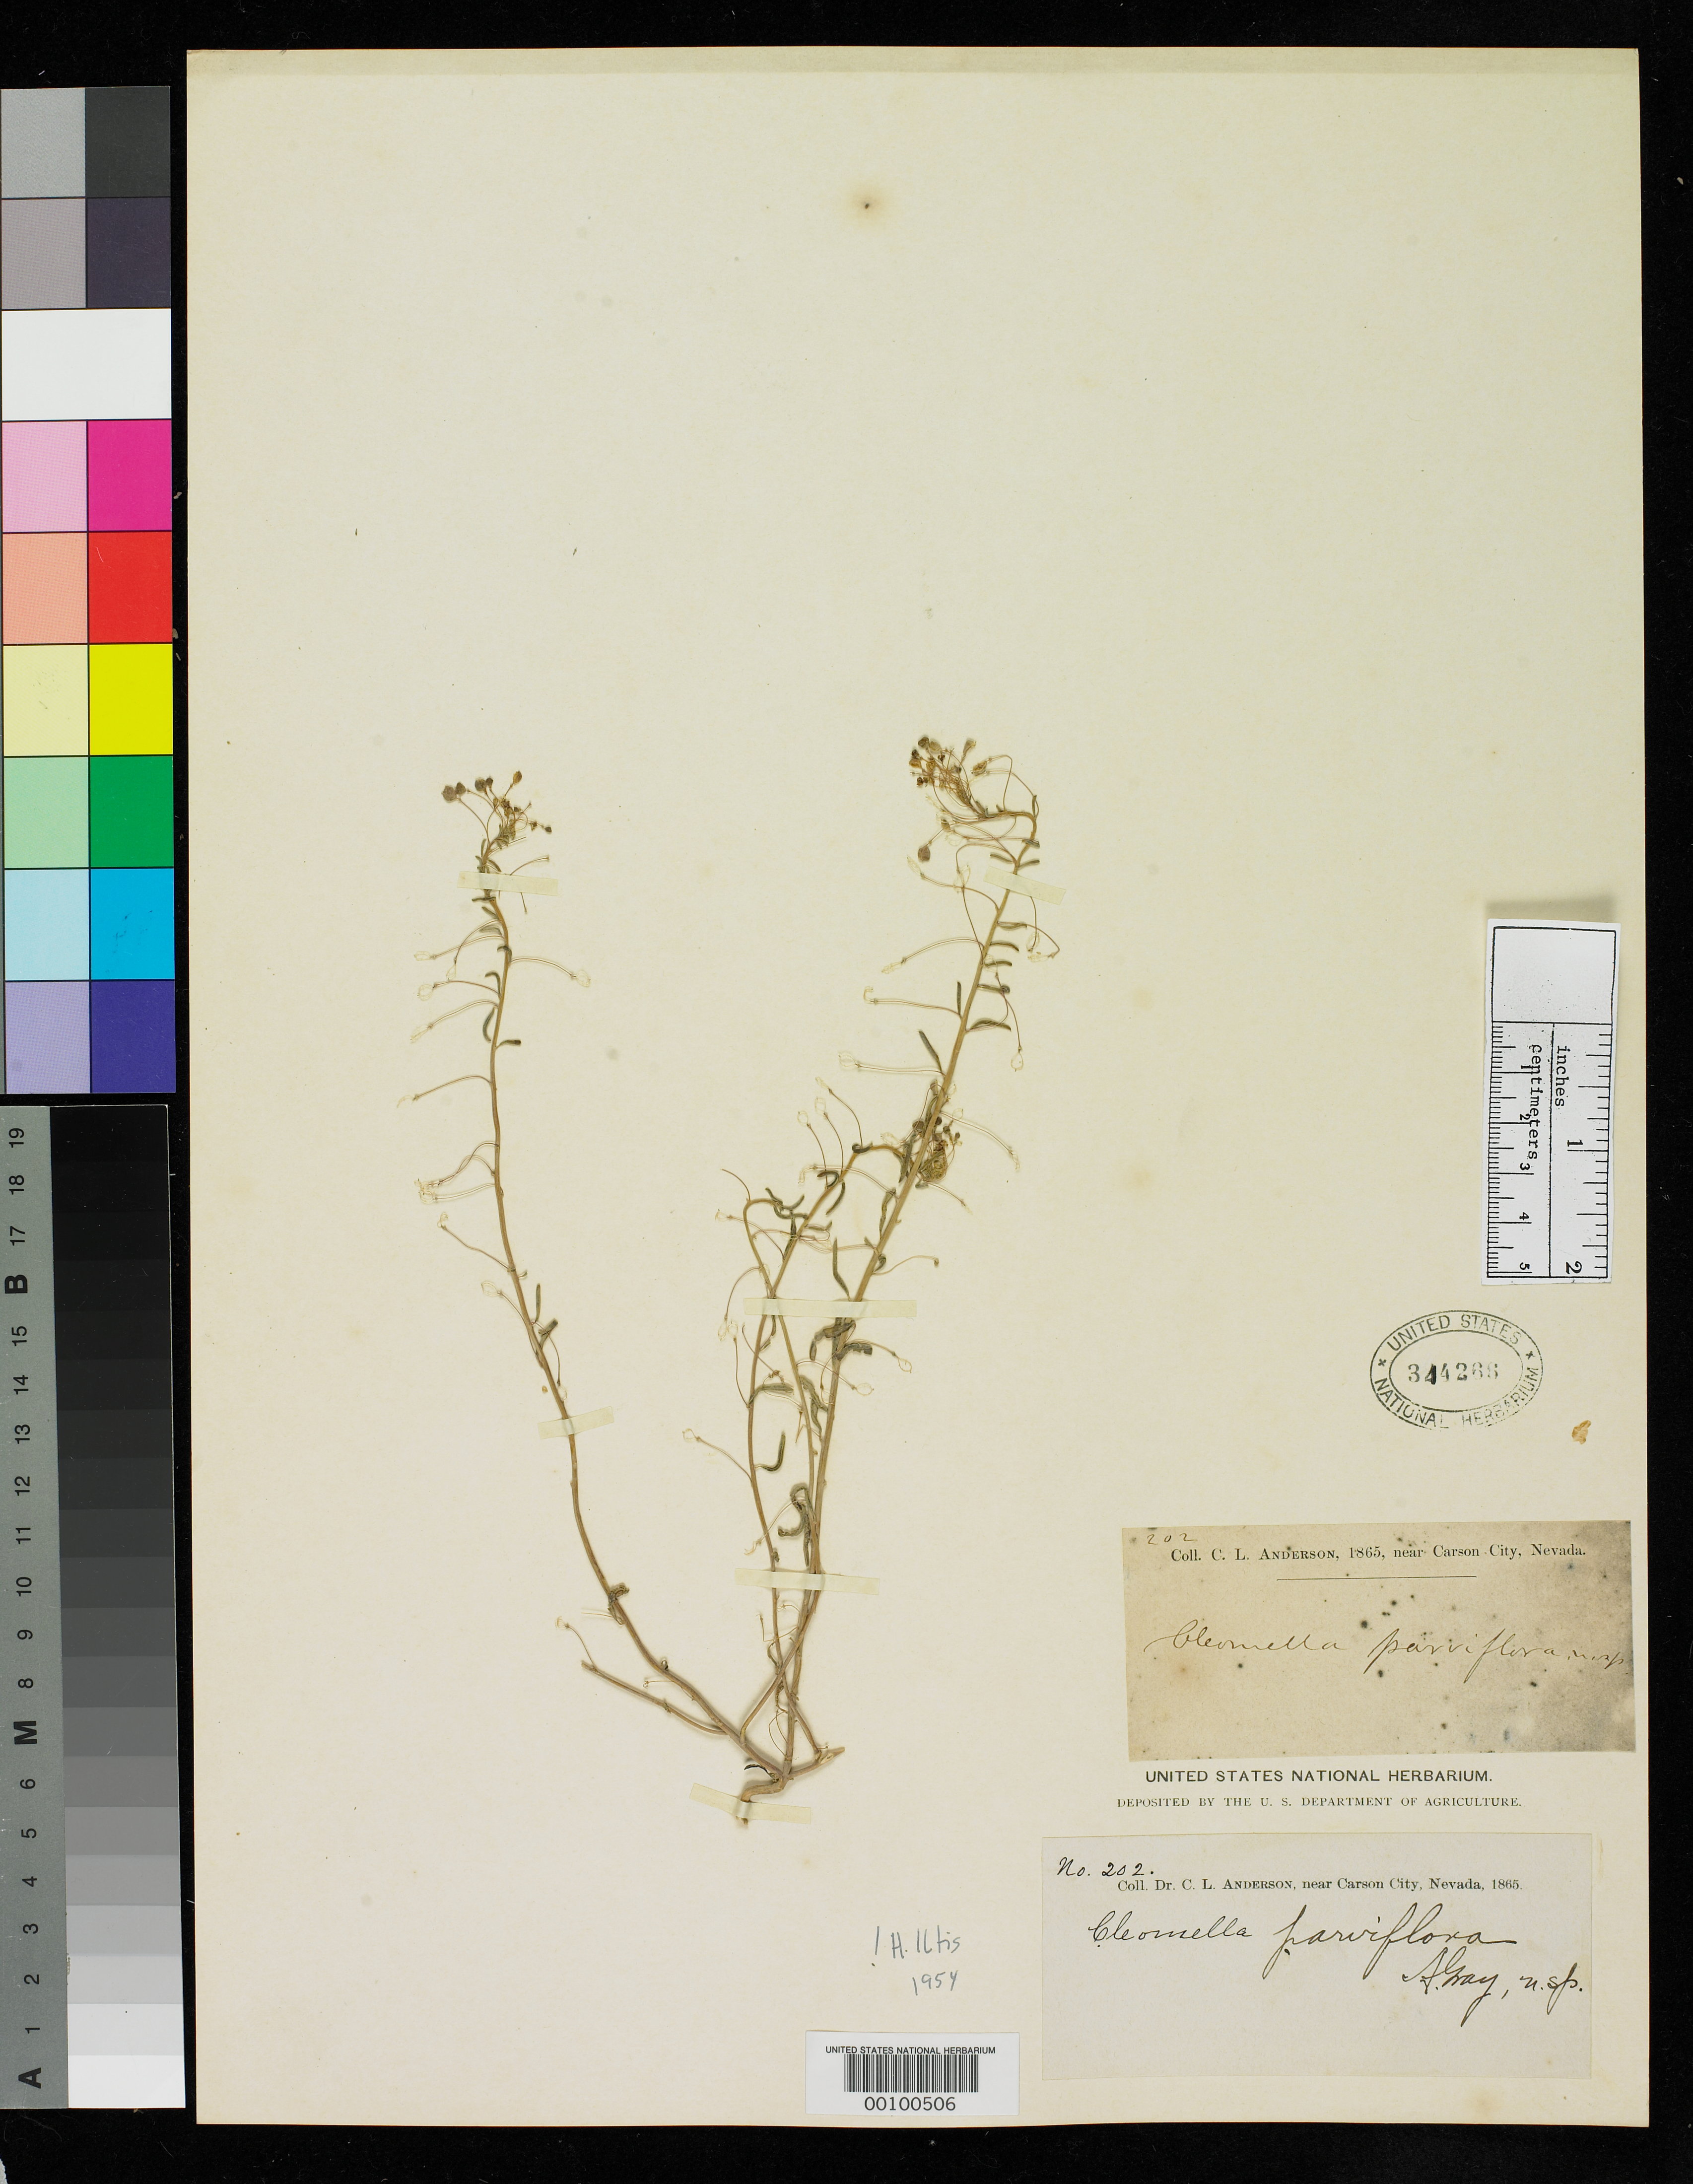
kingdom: Plantae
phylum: Tracheophyta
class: Magnoliopsida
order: Brassicales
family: Cleomaceae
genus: Cleomella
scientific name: Cleomella parviflora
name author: A. Gray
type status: Isotype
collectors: C. L. Anderson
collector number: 202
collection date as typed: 1865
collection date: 1865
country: United States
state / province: Nevada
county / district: Ormsby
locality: Near Carson City.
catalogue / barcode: US 344266